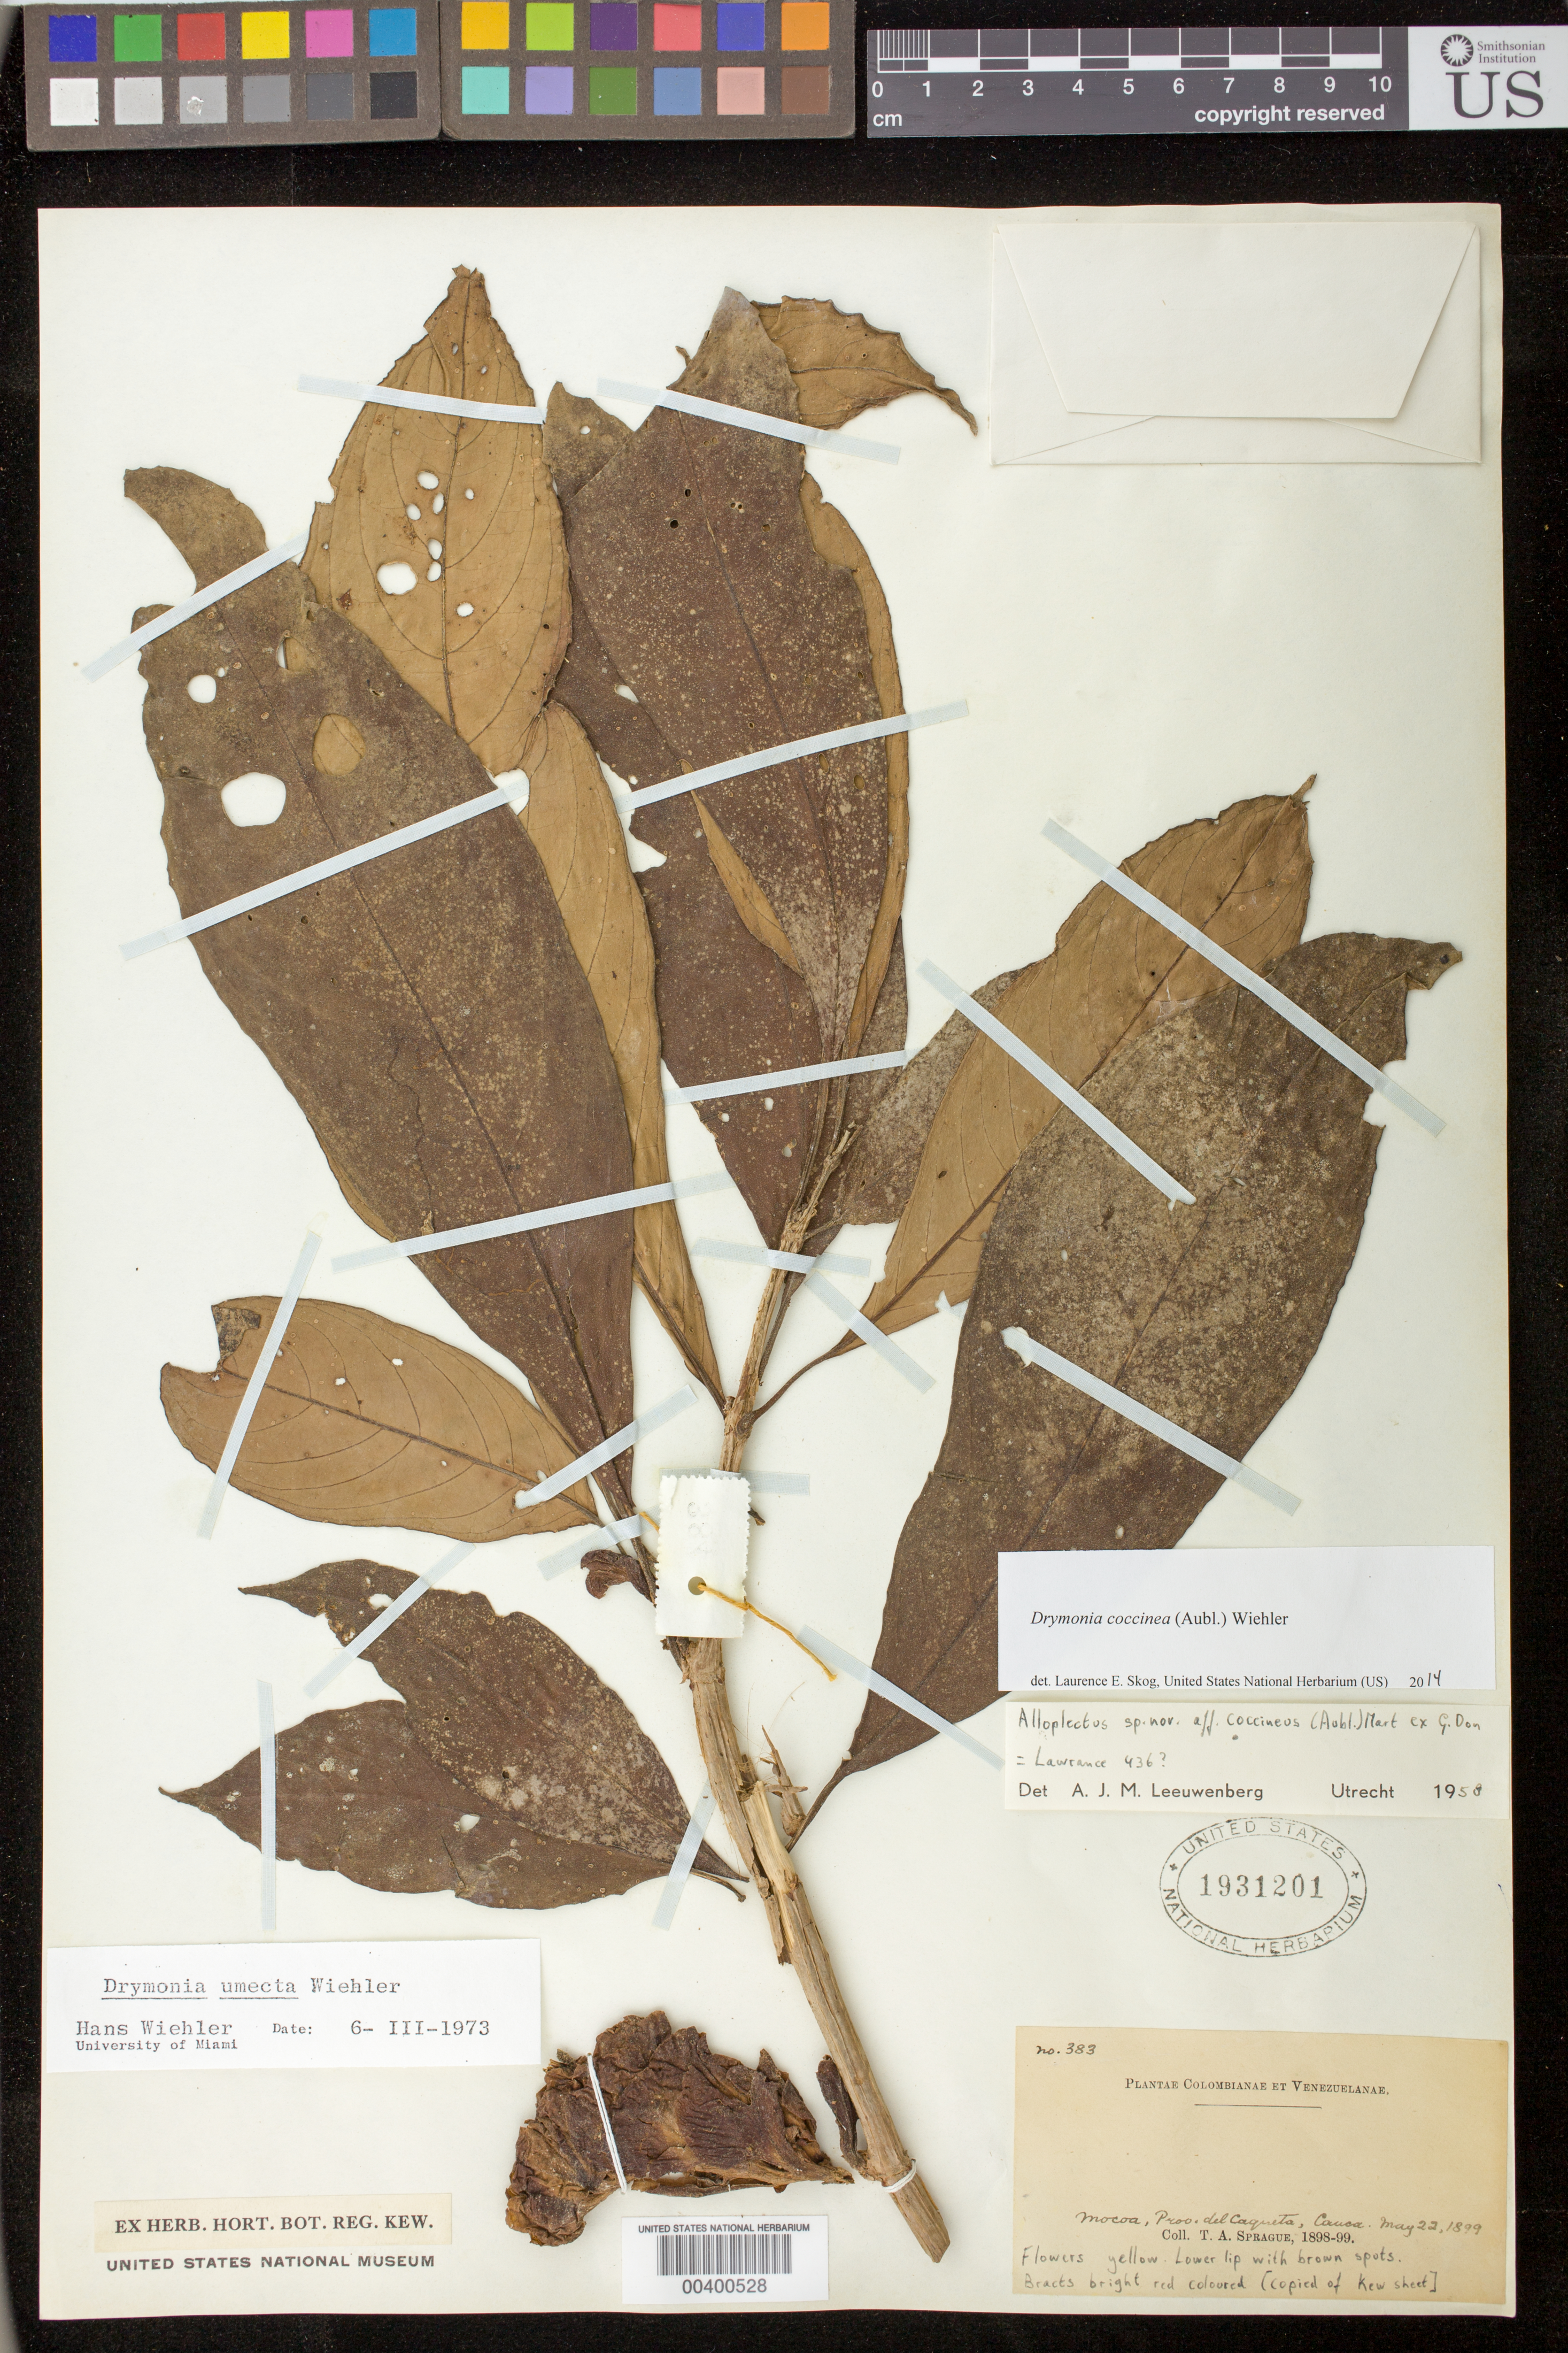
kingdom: Plantae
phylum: Tracheophyta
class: Magnoliopsida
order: Lamiales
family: Gesneriaceae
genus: Drymonia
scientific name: Drymonia coccinea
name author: (Aubl.) Wiehler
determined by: Skog, Laurence E.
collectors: T. A. Sprague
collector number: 383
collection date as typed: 22 May 1899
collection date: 1899-05-22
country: Colombia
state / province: Cauca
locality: Mocoa, Prov. del Caquetá, Cauca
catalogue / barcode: US 1931201